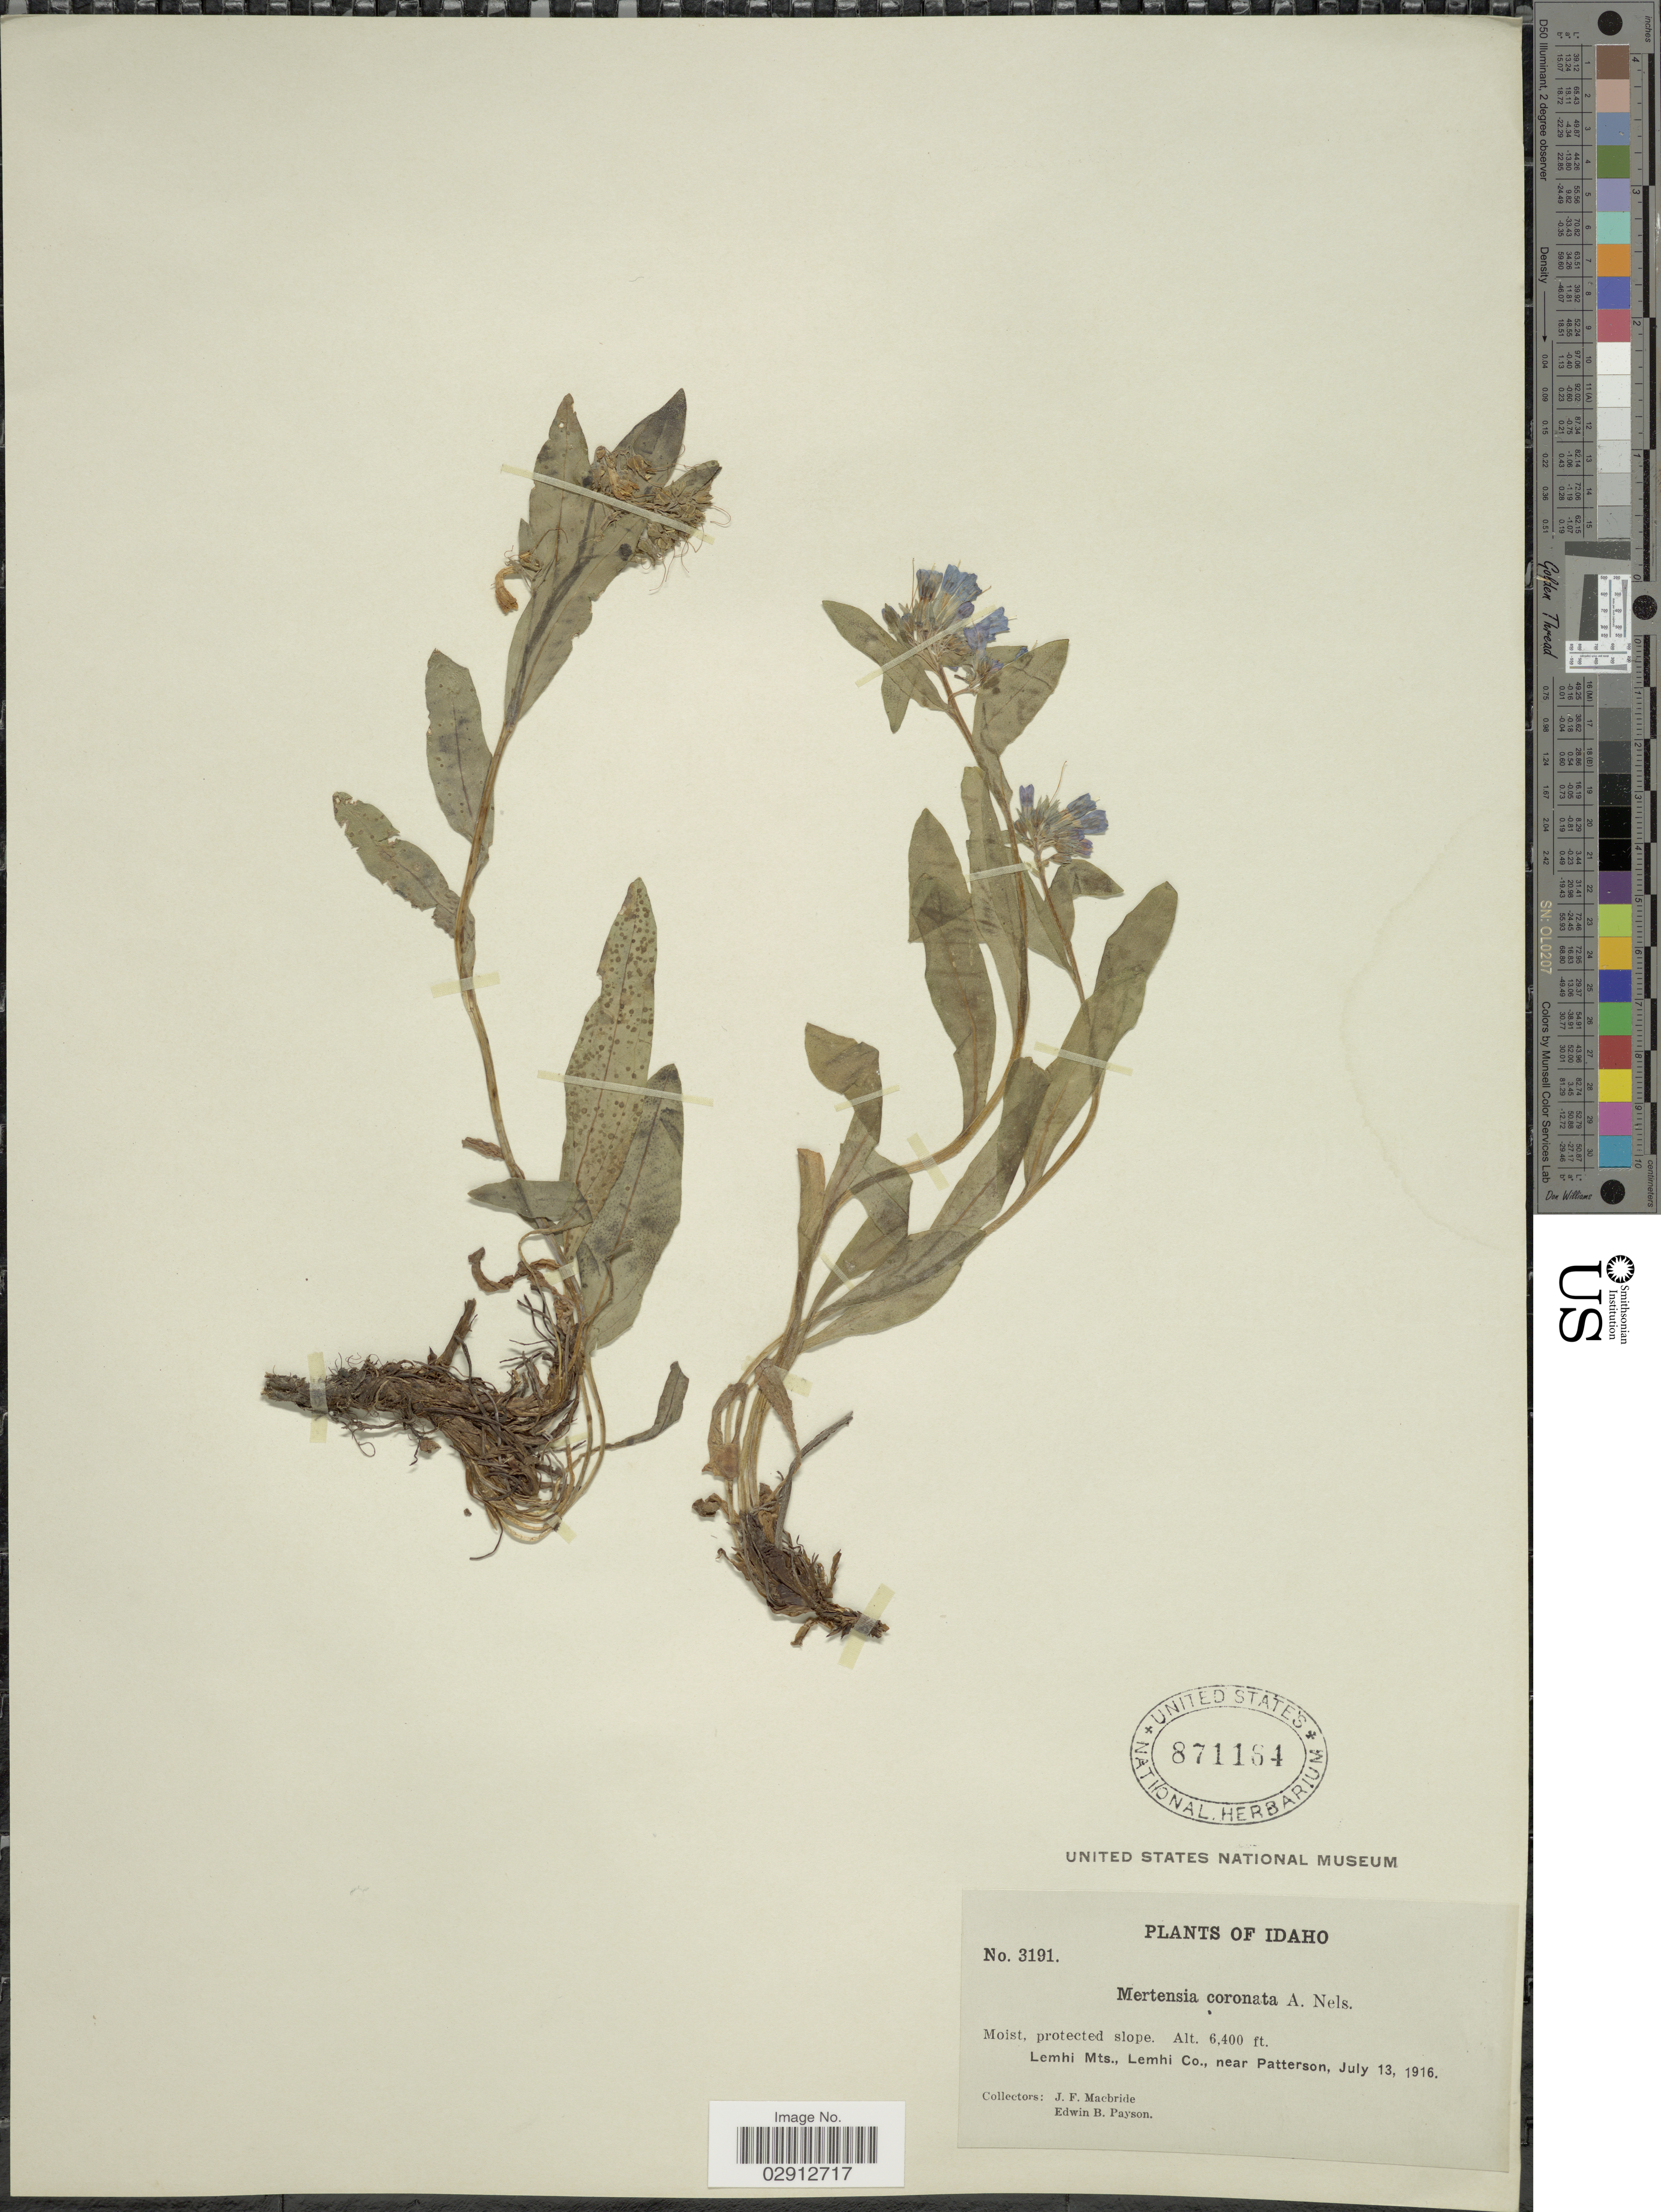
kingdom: Plantae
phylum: Tracheophyta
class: Magnoliopsida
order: Boraginales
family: Boraginaceae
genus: Mertensia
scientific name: Mertensia oblongifolia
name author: (Nutt.) G. Don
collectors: J. F. Macbride & E. B. Payson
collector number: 3191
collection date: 1916-07-13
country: United States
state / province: Idaho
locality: Lemhi Mts., Lemhi Co., near Patterson.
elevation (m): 1951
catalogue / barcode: US 871164